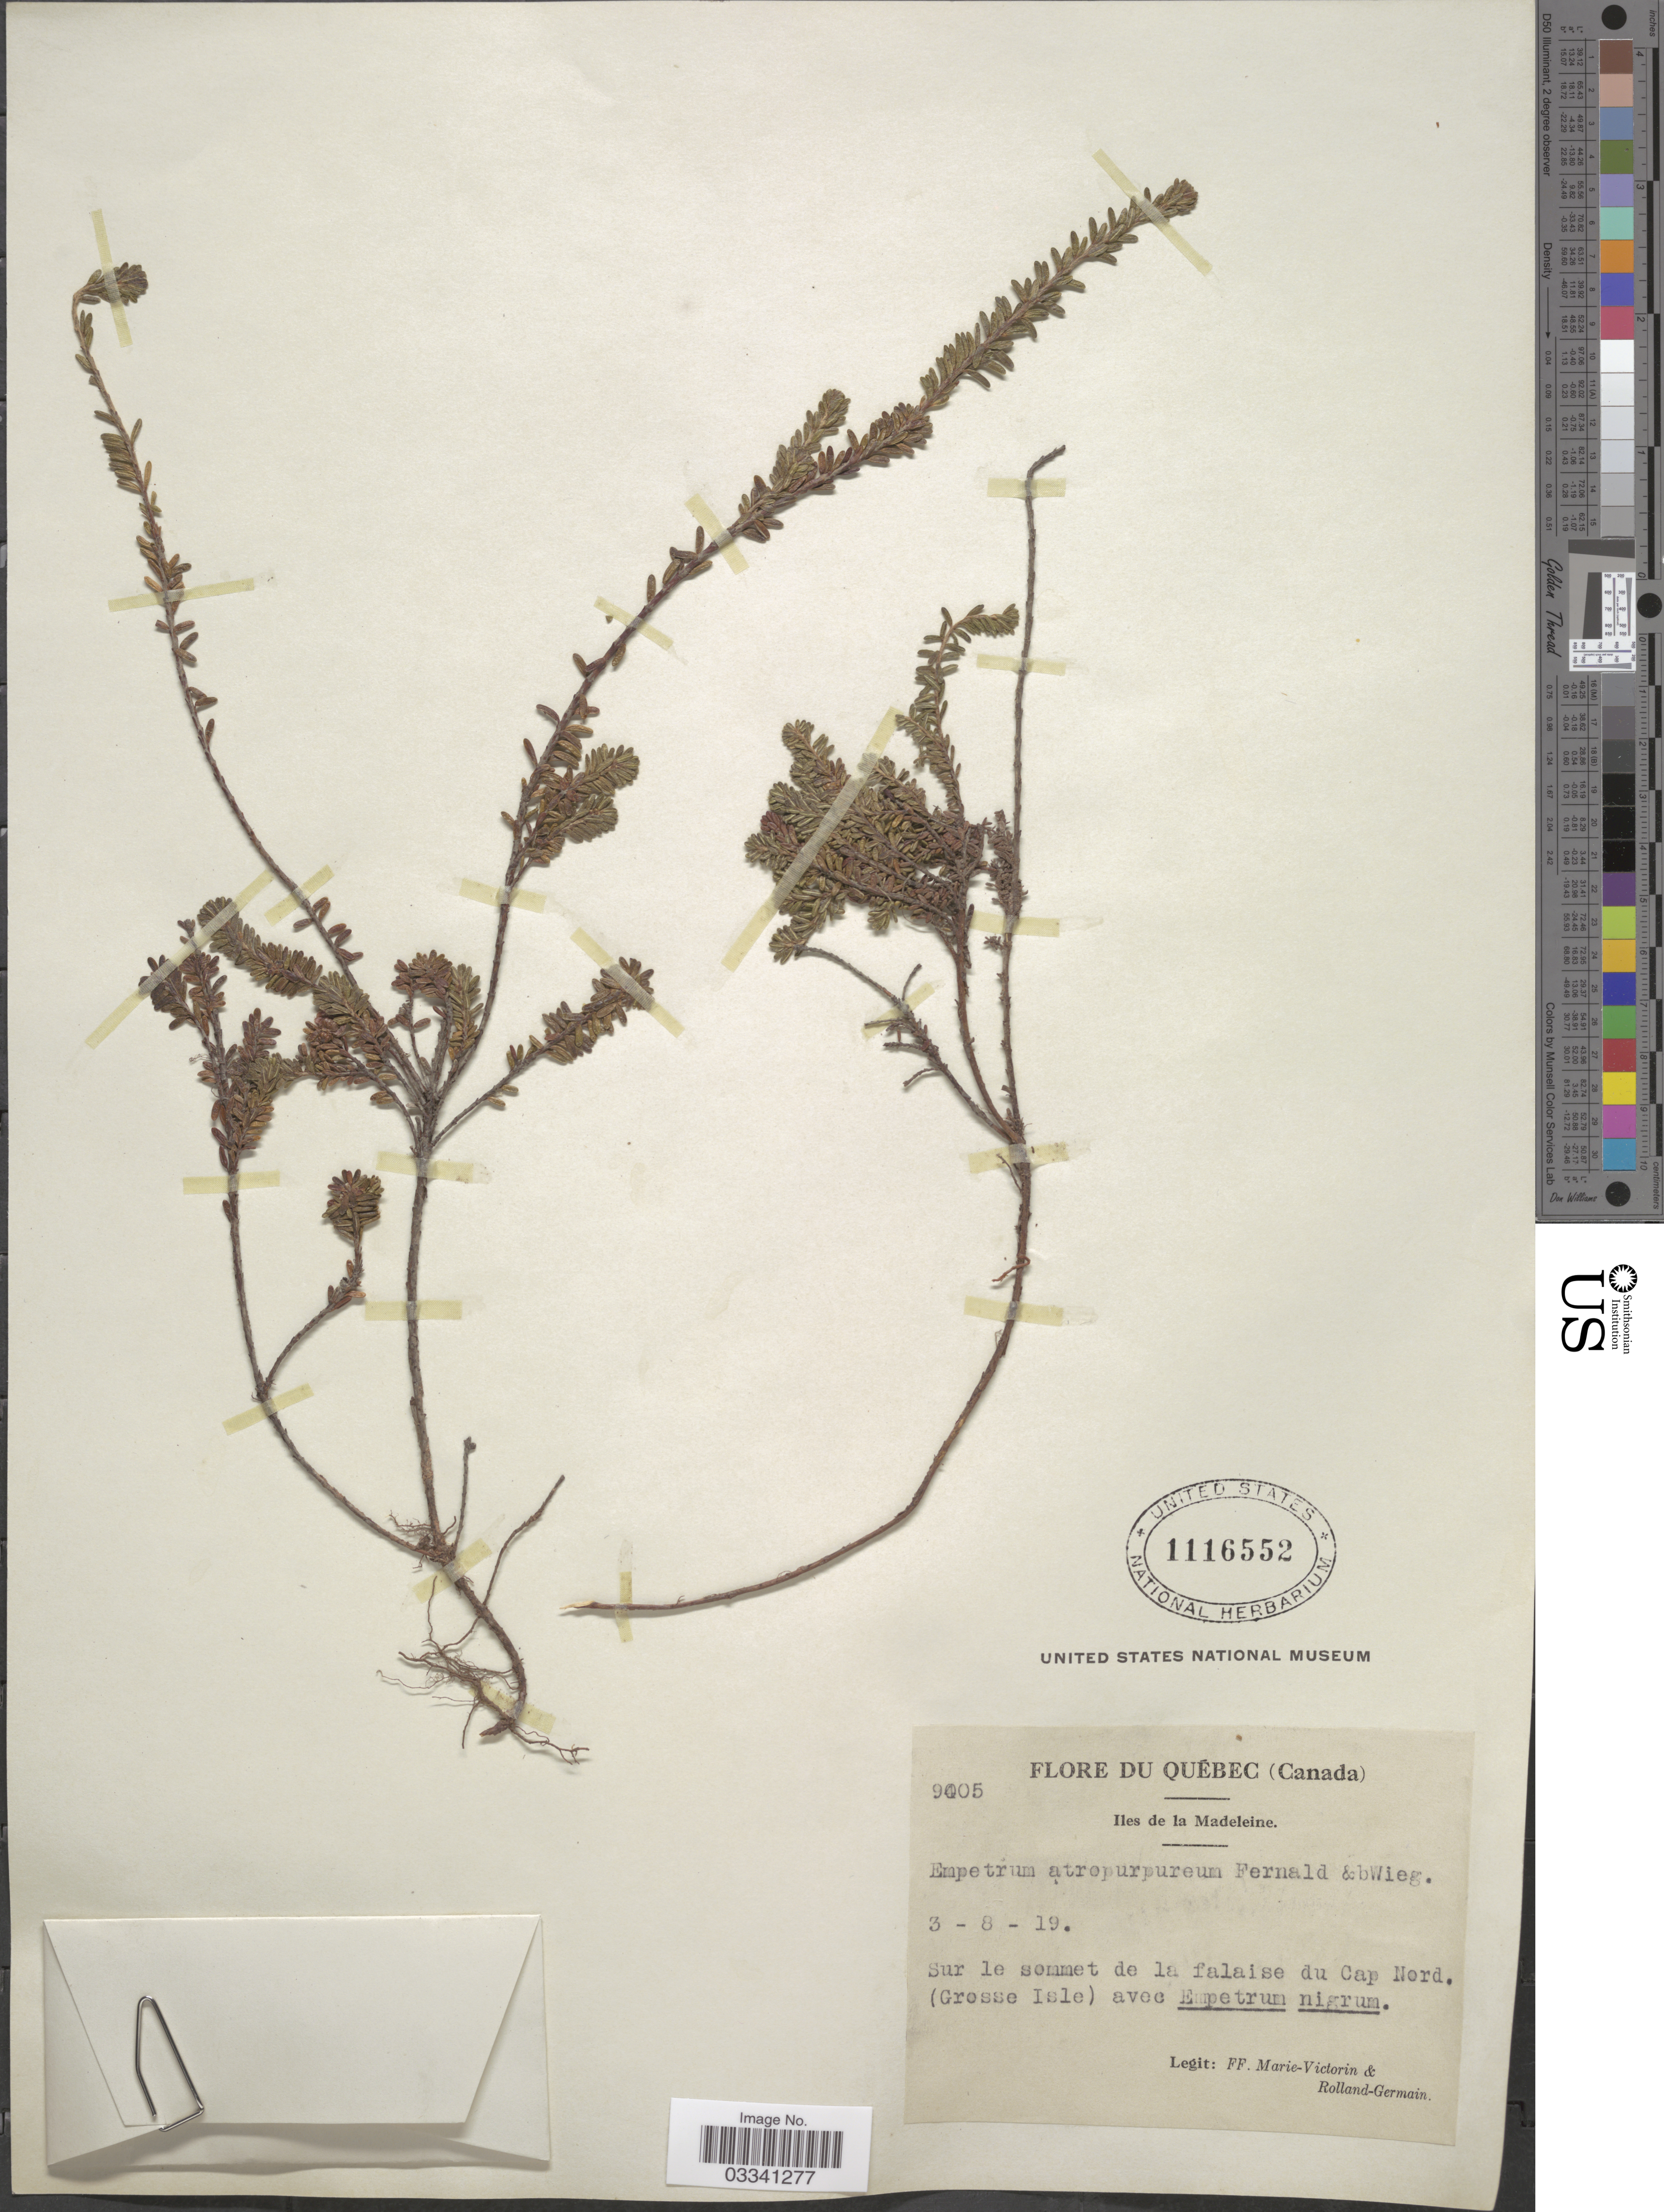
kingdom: Plantae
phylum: Tracheophyta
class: Magnoliopsida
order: Ericales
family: Ericaceae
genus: Empetrum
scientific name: Empetrum atropurpureum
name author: Fernald & Wiegand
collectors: F. Marie-Victorin & Rolland-Germain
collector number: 9005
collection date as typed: Transcribed d/m/y: 3/8/19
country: Canada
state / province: Quebec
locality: Iles de la Madeleine. Sur le sommet de la falaise du Cap Nord (Grosse Isle).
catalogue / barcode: US 1116552